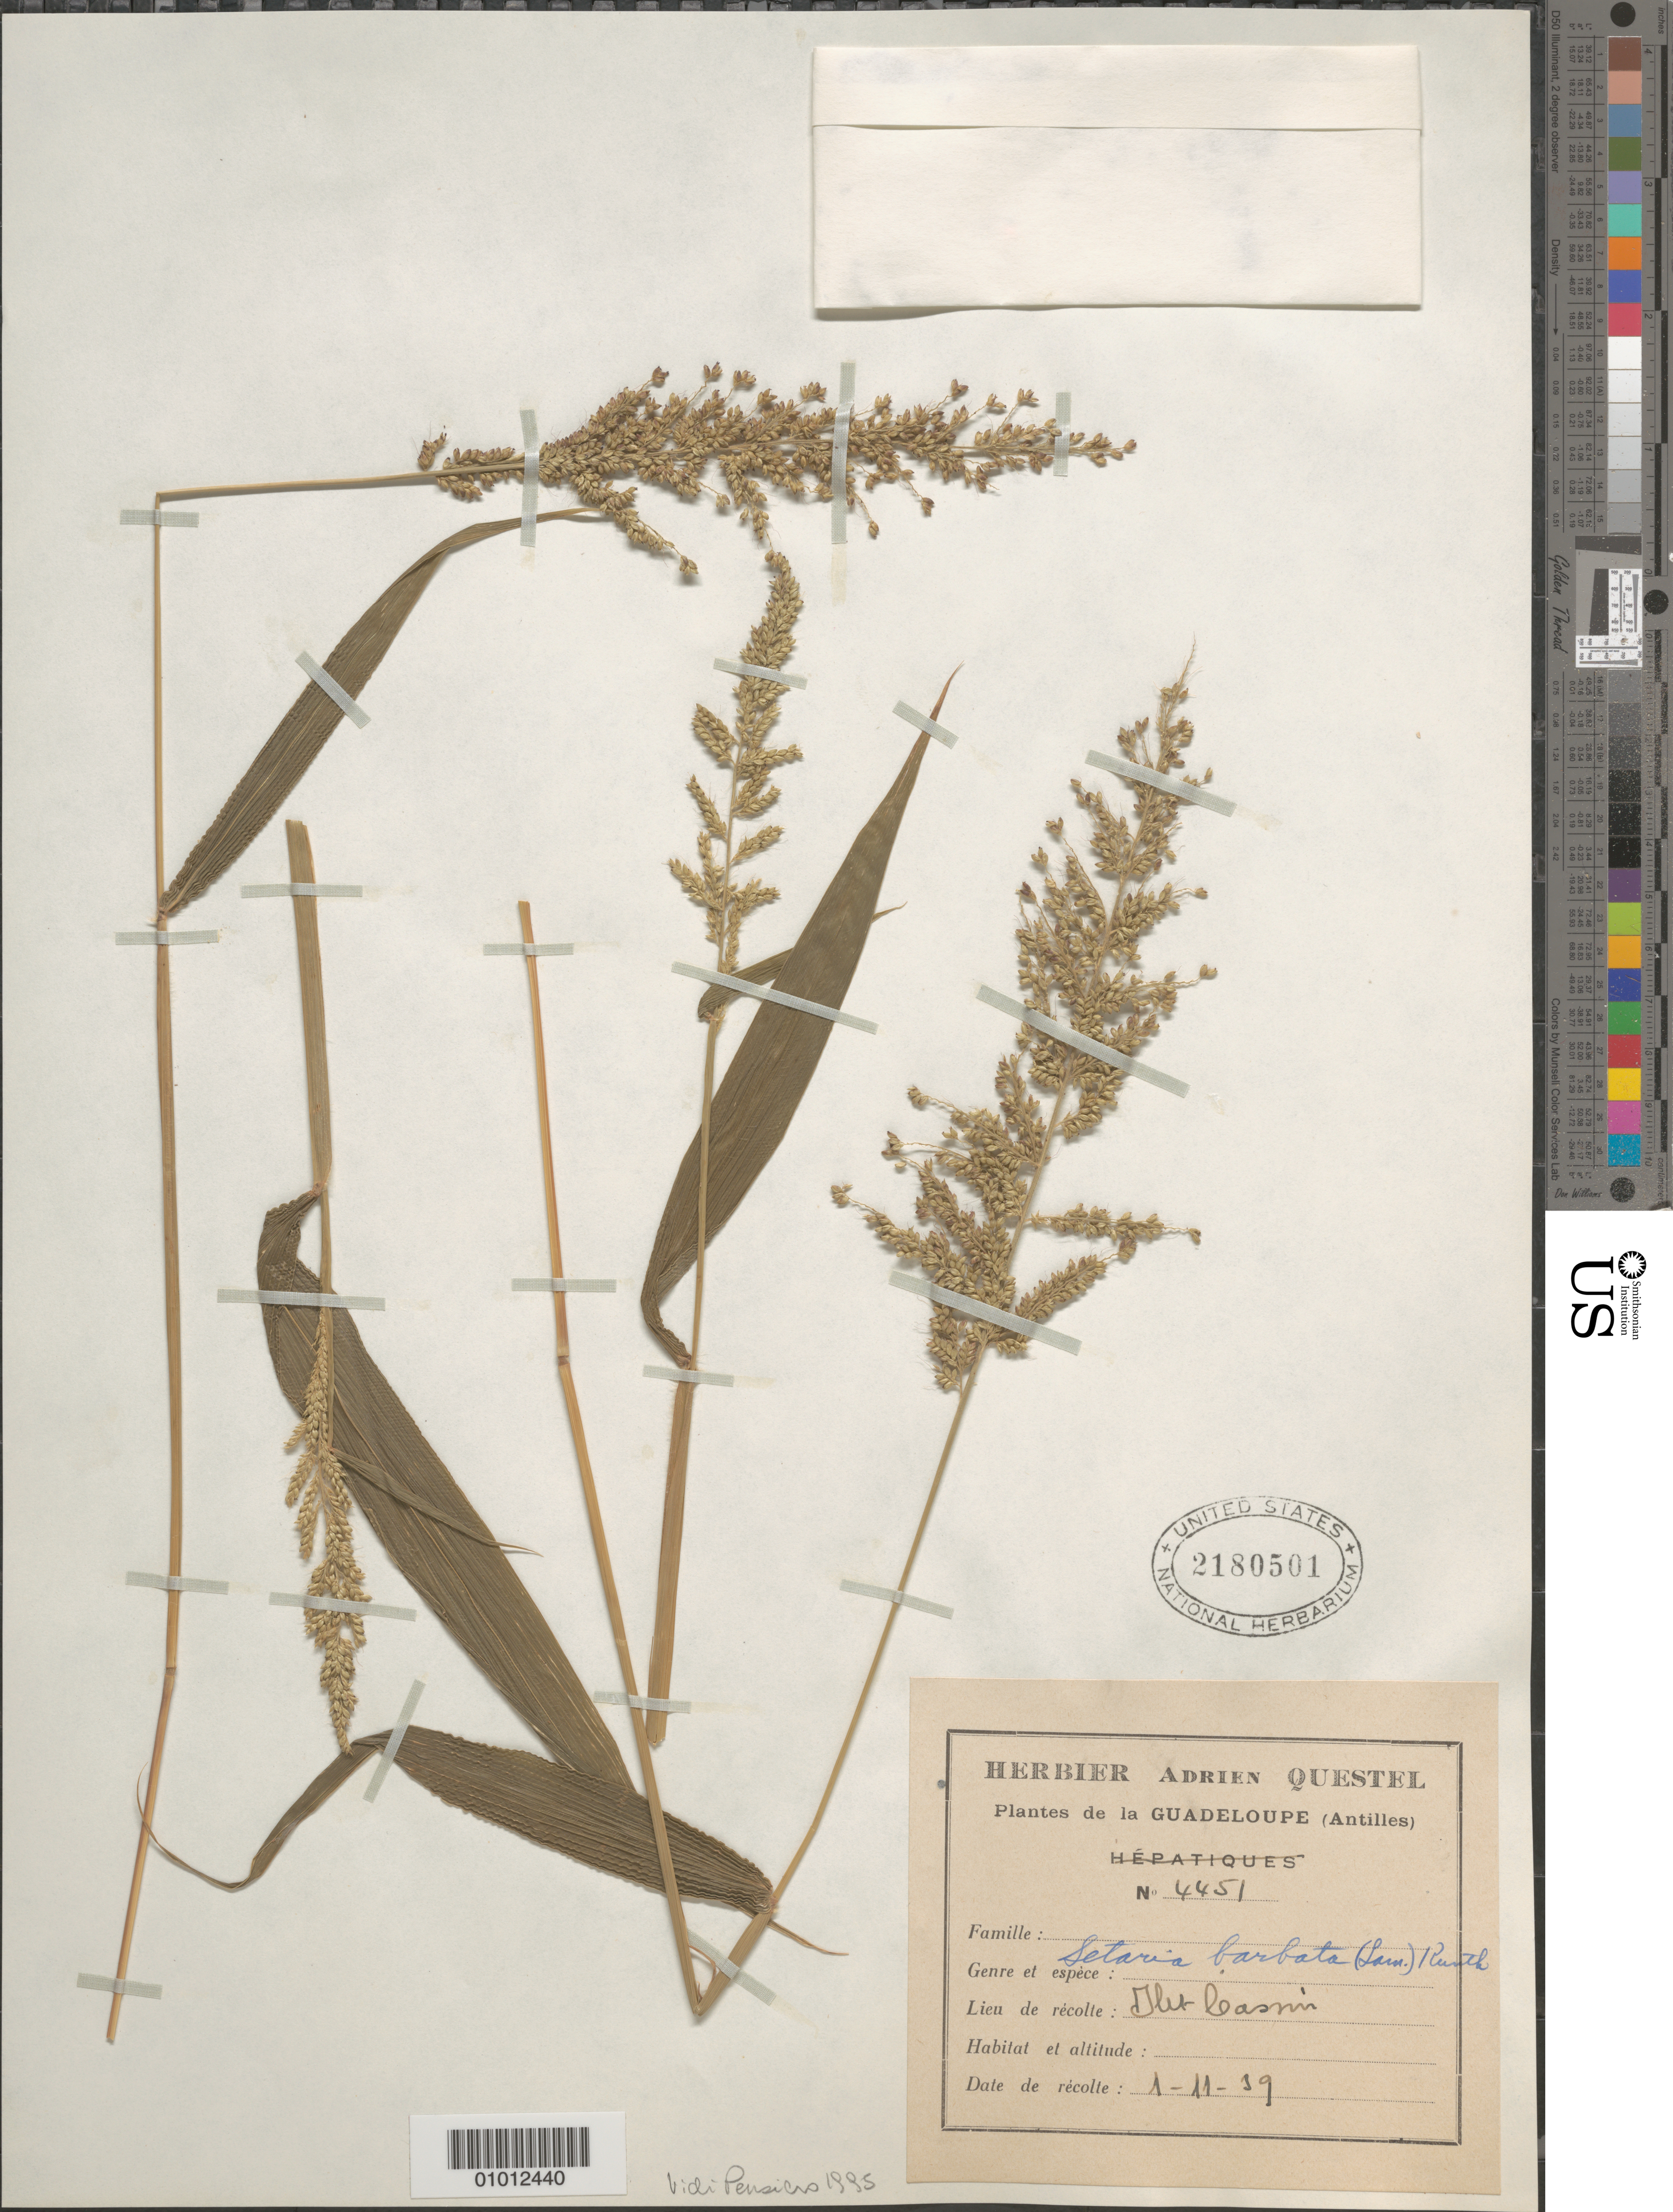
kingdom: Plantae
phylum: Tracheophyta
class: Liliopsida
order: Poales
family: Poaceae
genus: Setaria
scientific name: Setaria barbata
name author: (Lam.) Kunth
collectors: A. Questel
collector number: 4451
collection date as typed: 01 Nov 1939 or 11 Jan --39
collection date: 1939-01-11 or 1939-11-01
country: Guadeloupe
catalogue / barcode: US 2180501